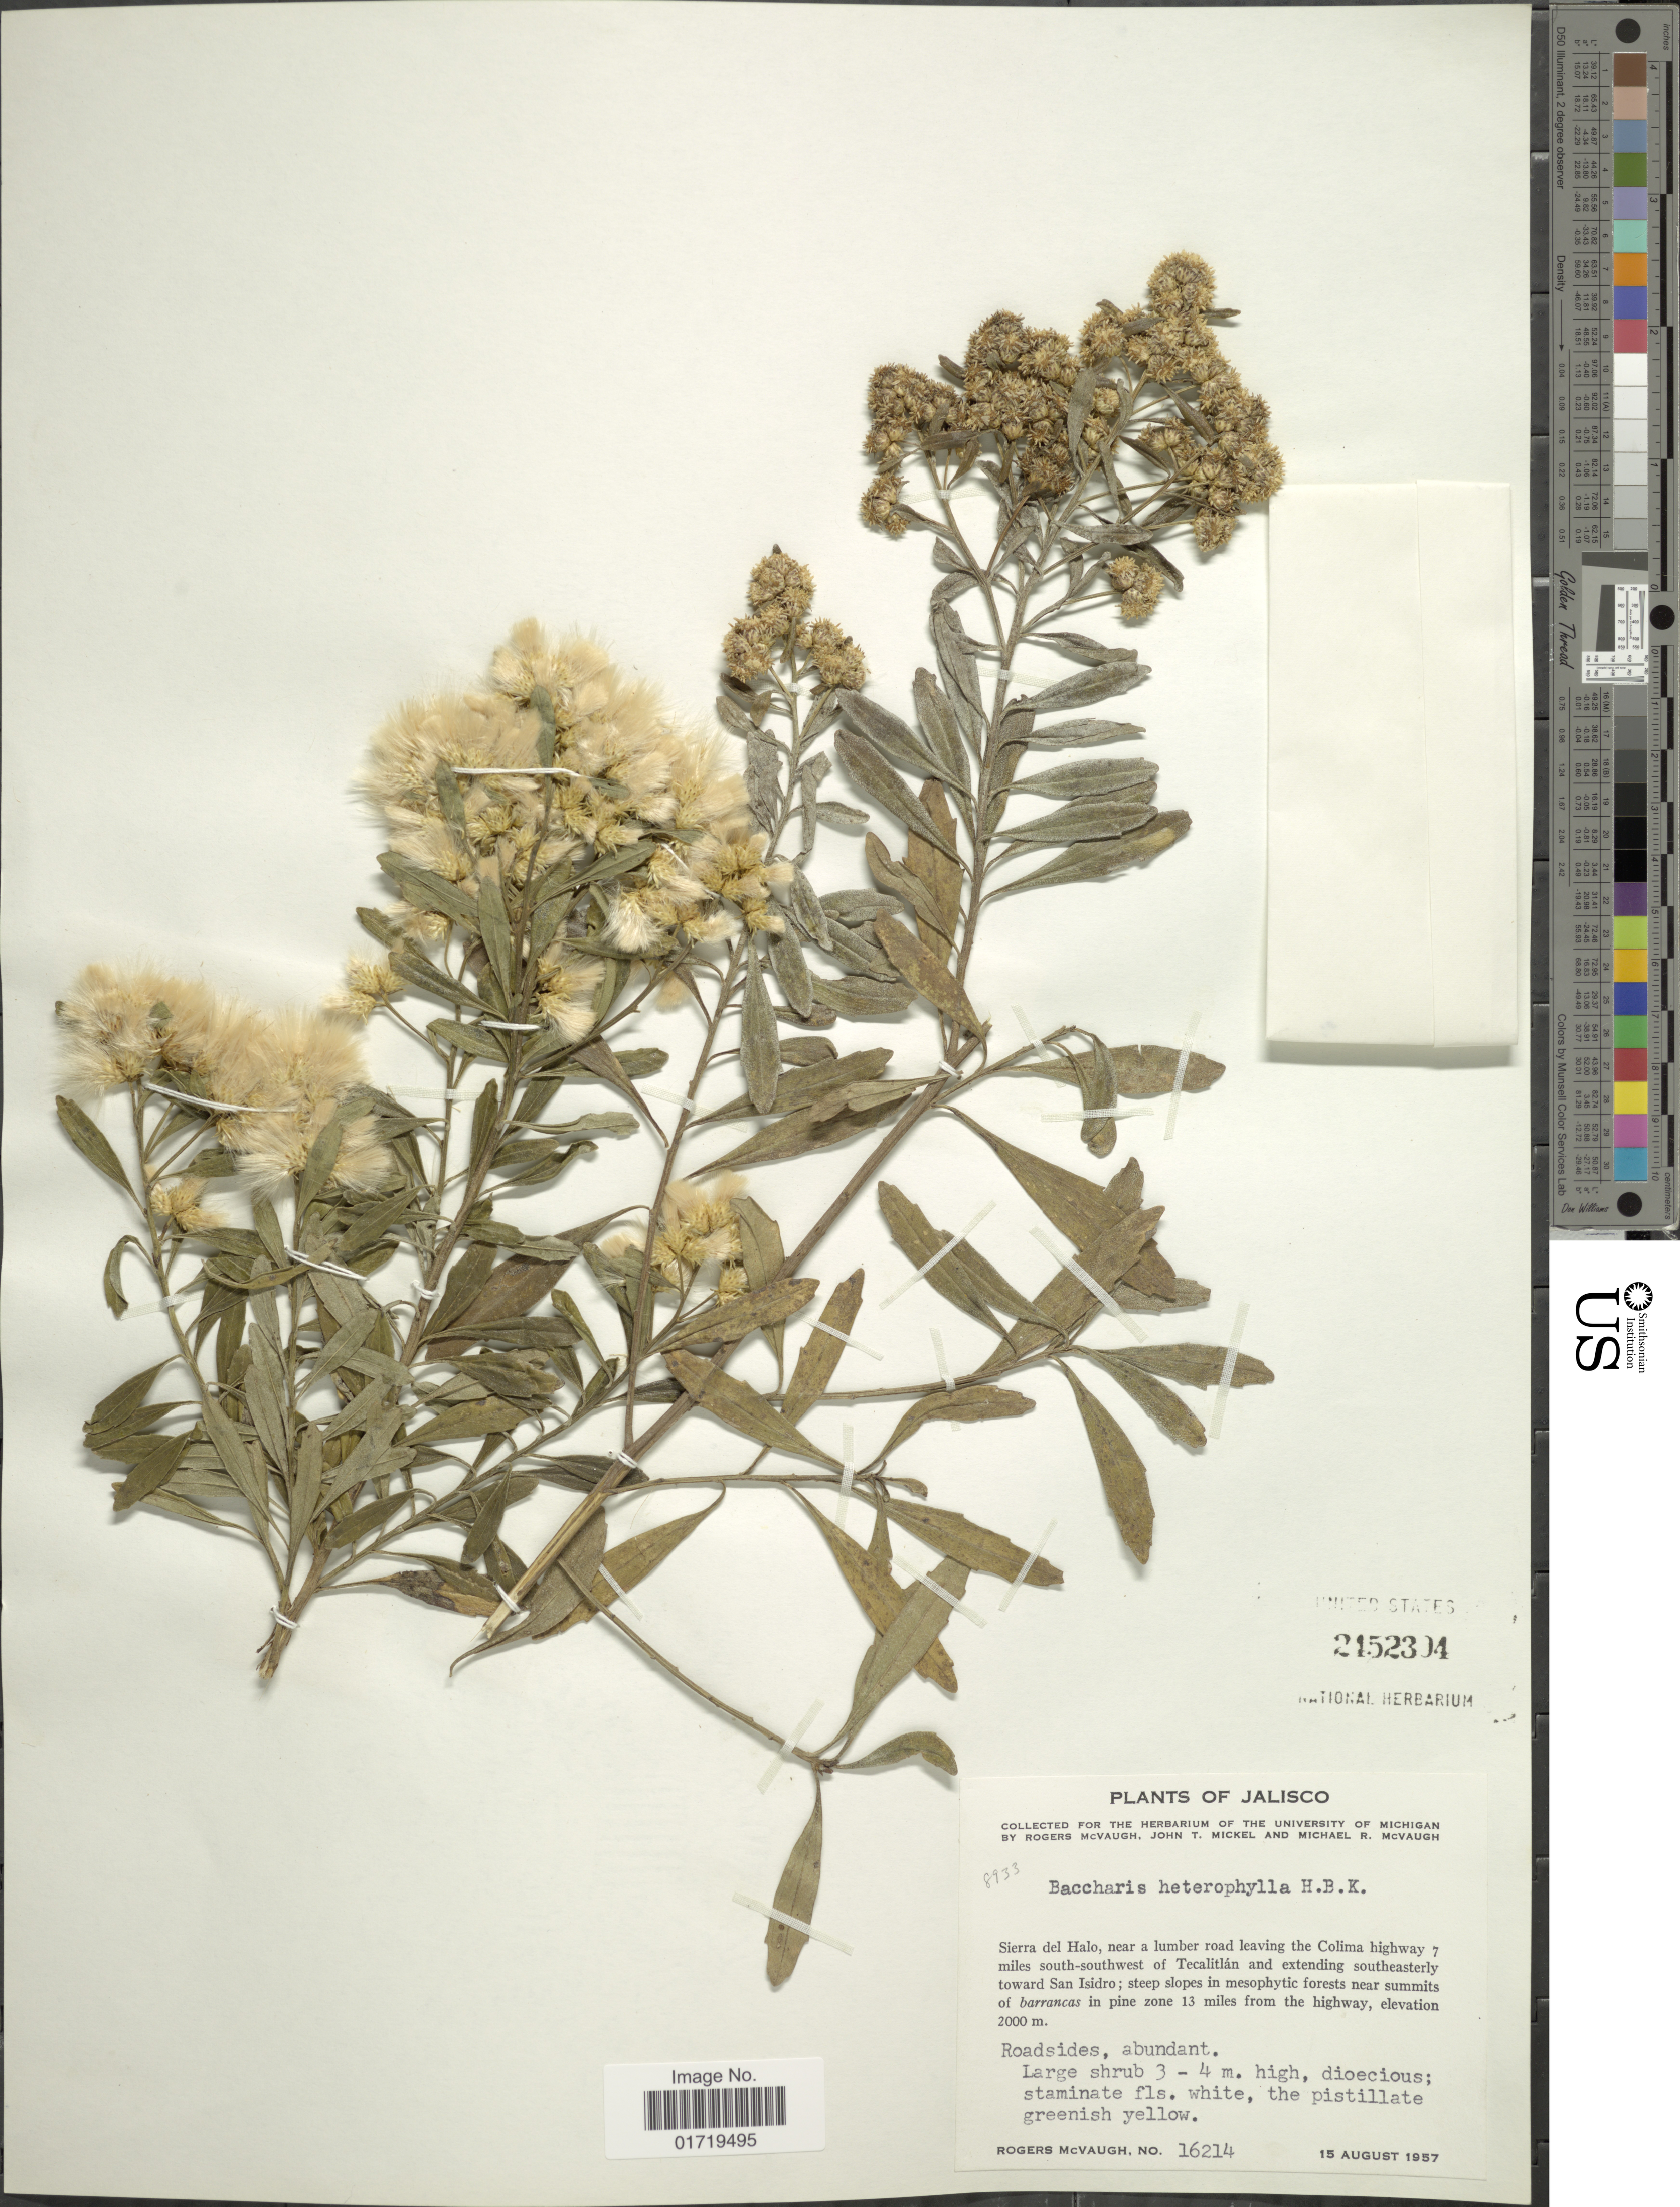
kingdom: Plantae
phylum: Tracheophyta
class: Magnoliopsida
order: Asterales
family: Asteraceae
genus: Baccharis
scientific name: Baccharis heterophylla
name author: Kunth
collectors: R. McVaugh, J. T. Mickel & M. R. McVaugh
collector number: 16214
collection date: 1957-08-15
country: Mexico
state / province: Jalisco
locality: Sierra del Halo, near a lumber road leaving the Colima highway 7 miles south-southwest of Tecalitlan and extending southeasterly toward San Isidro; steep slopes in mesophytic forests near summits of barrancas in pine zone 13 miles from the highway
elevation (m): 2000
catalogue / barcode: US 2152304